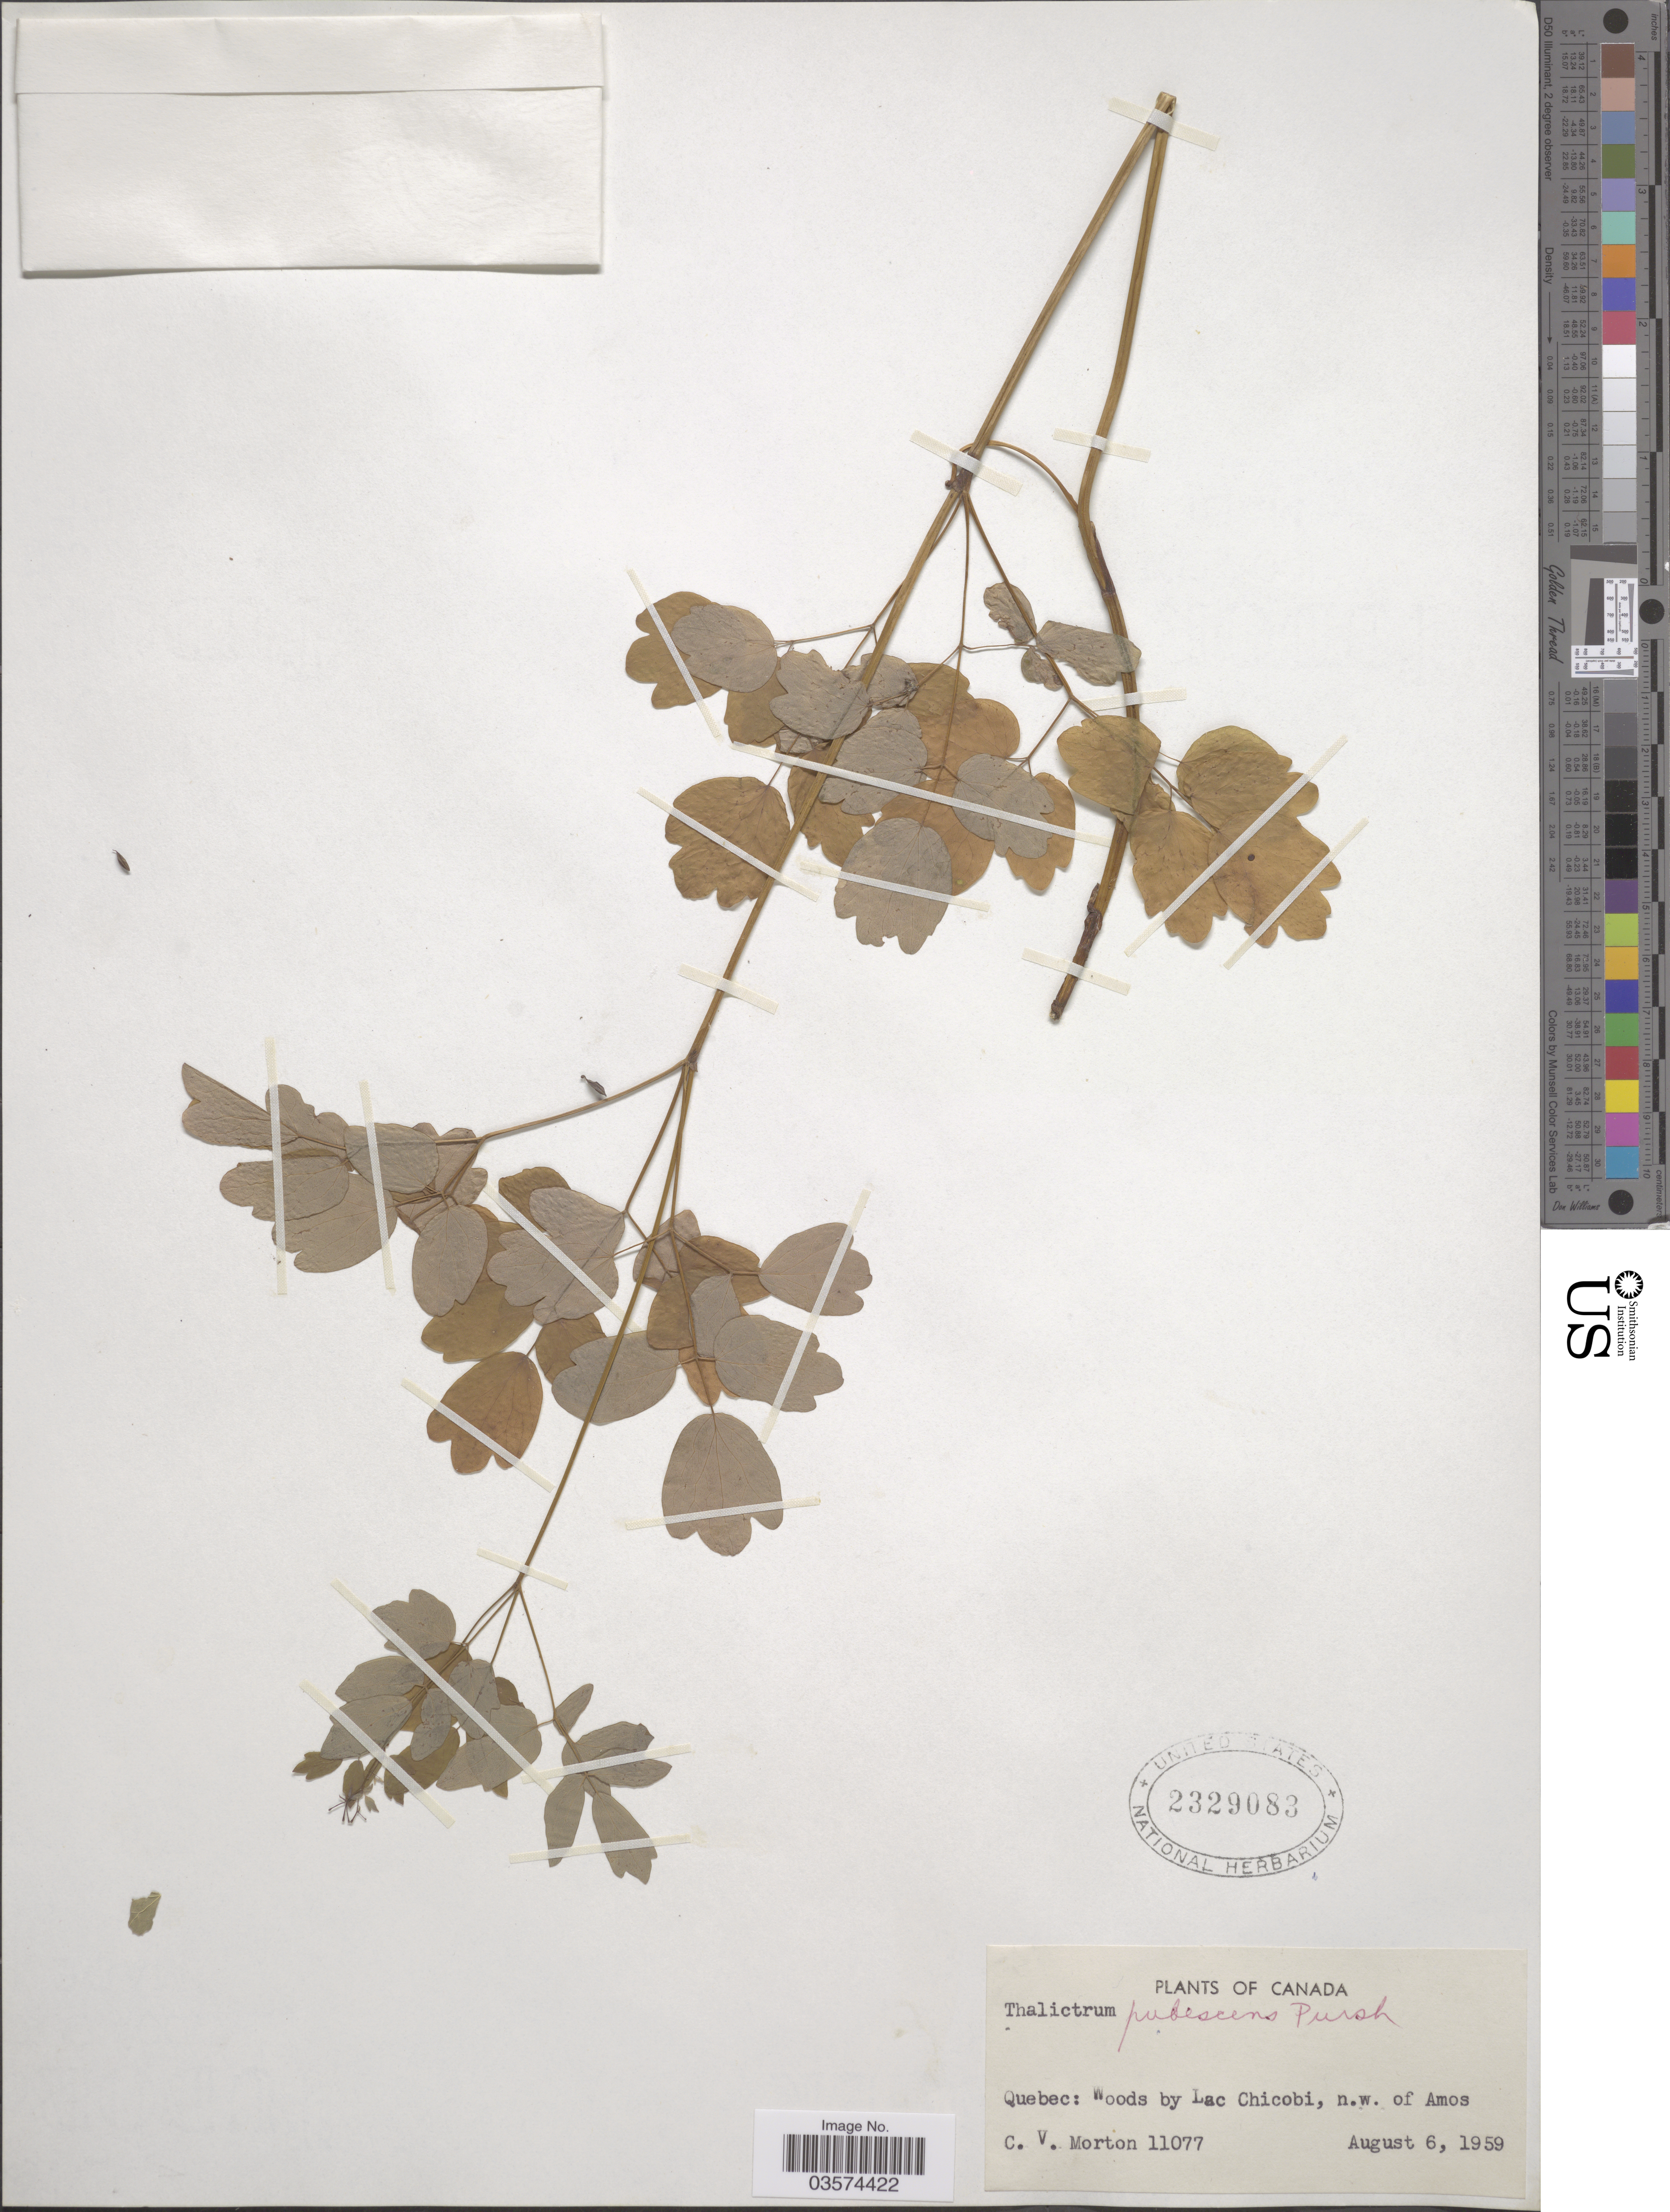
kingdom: Plantae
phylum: Tracheophyta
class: Magnoliopsida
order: Ranunculales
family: Ranunculaceae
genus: Thalictrum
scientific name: Thalictrum pubescens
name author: Pursh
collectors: C. V. Morton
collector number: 11077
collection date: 1959-08-06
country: Canada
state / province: Quebec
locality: Woods by Lac Chicobi, n.w. of Amos.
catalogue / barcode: US 2329083